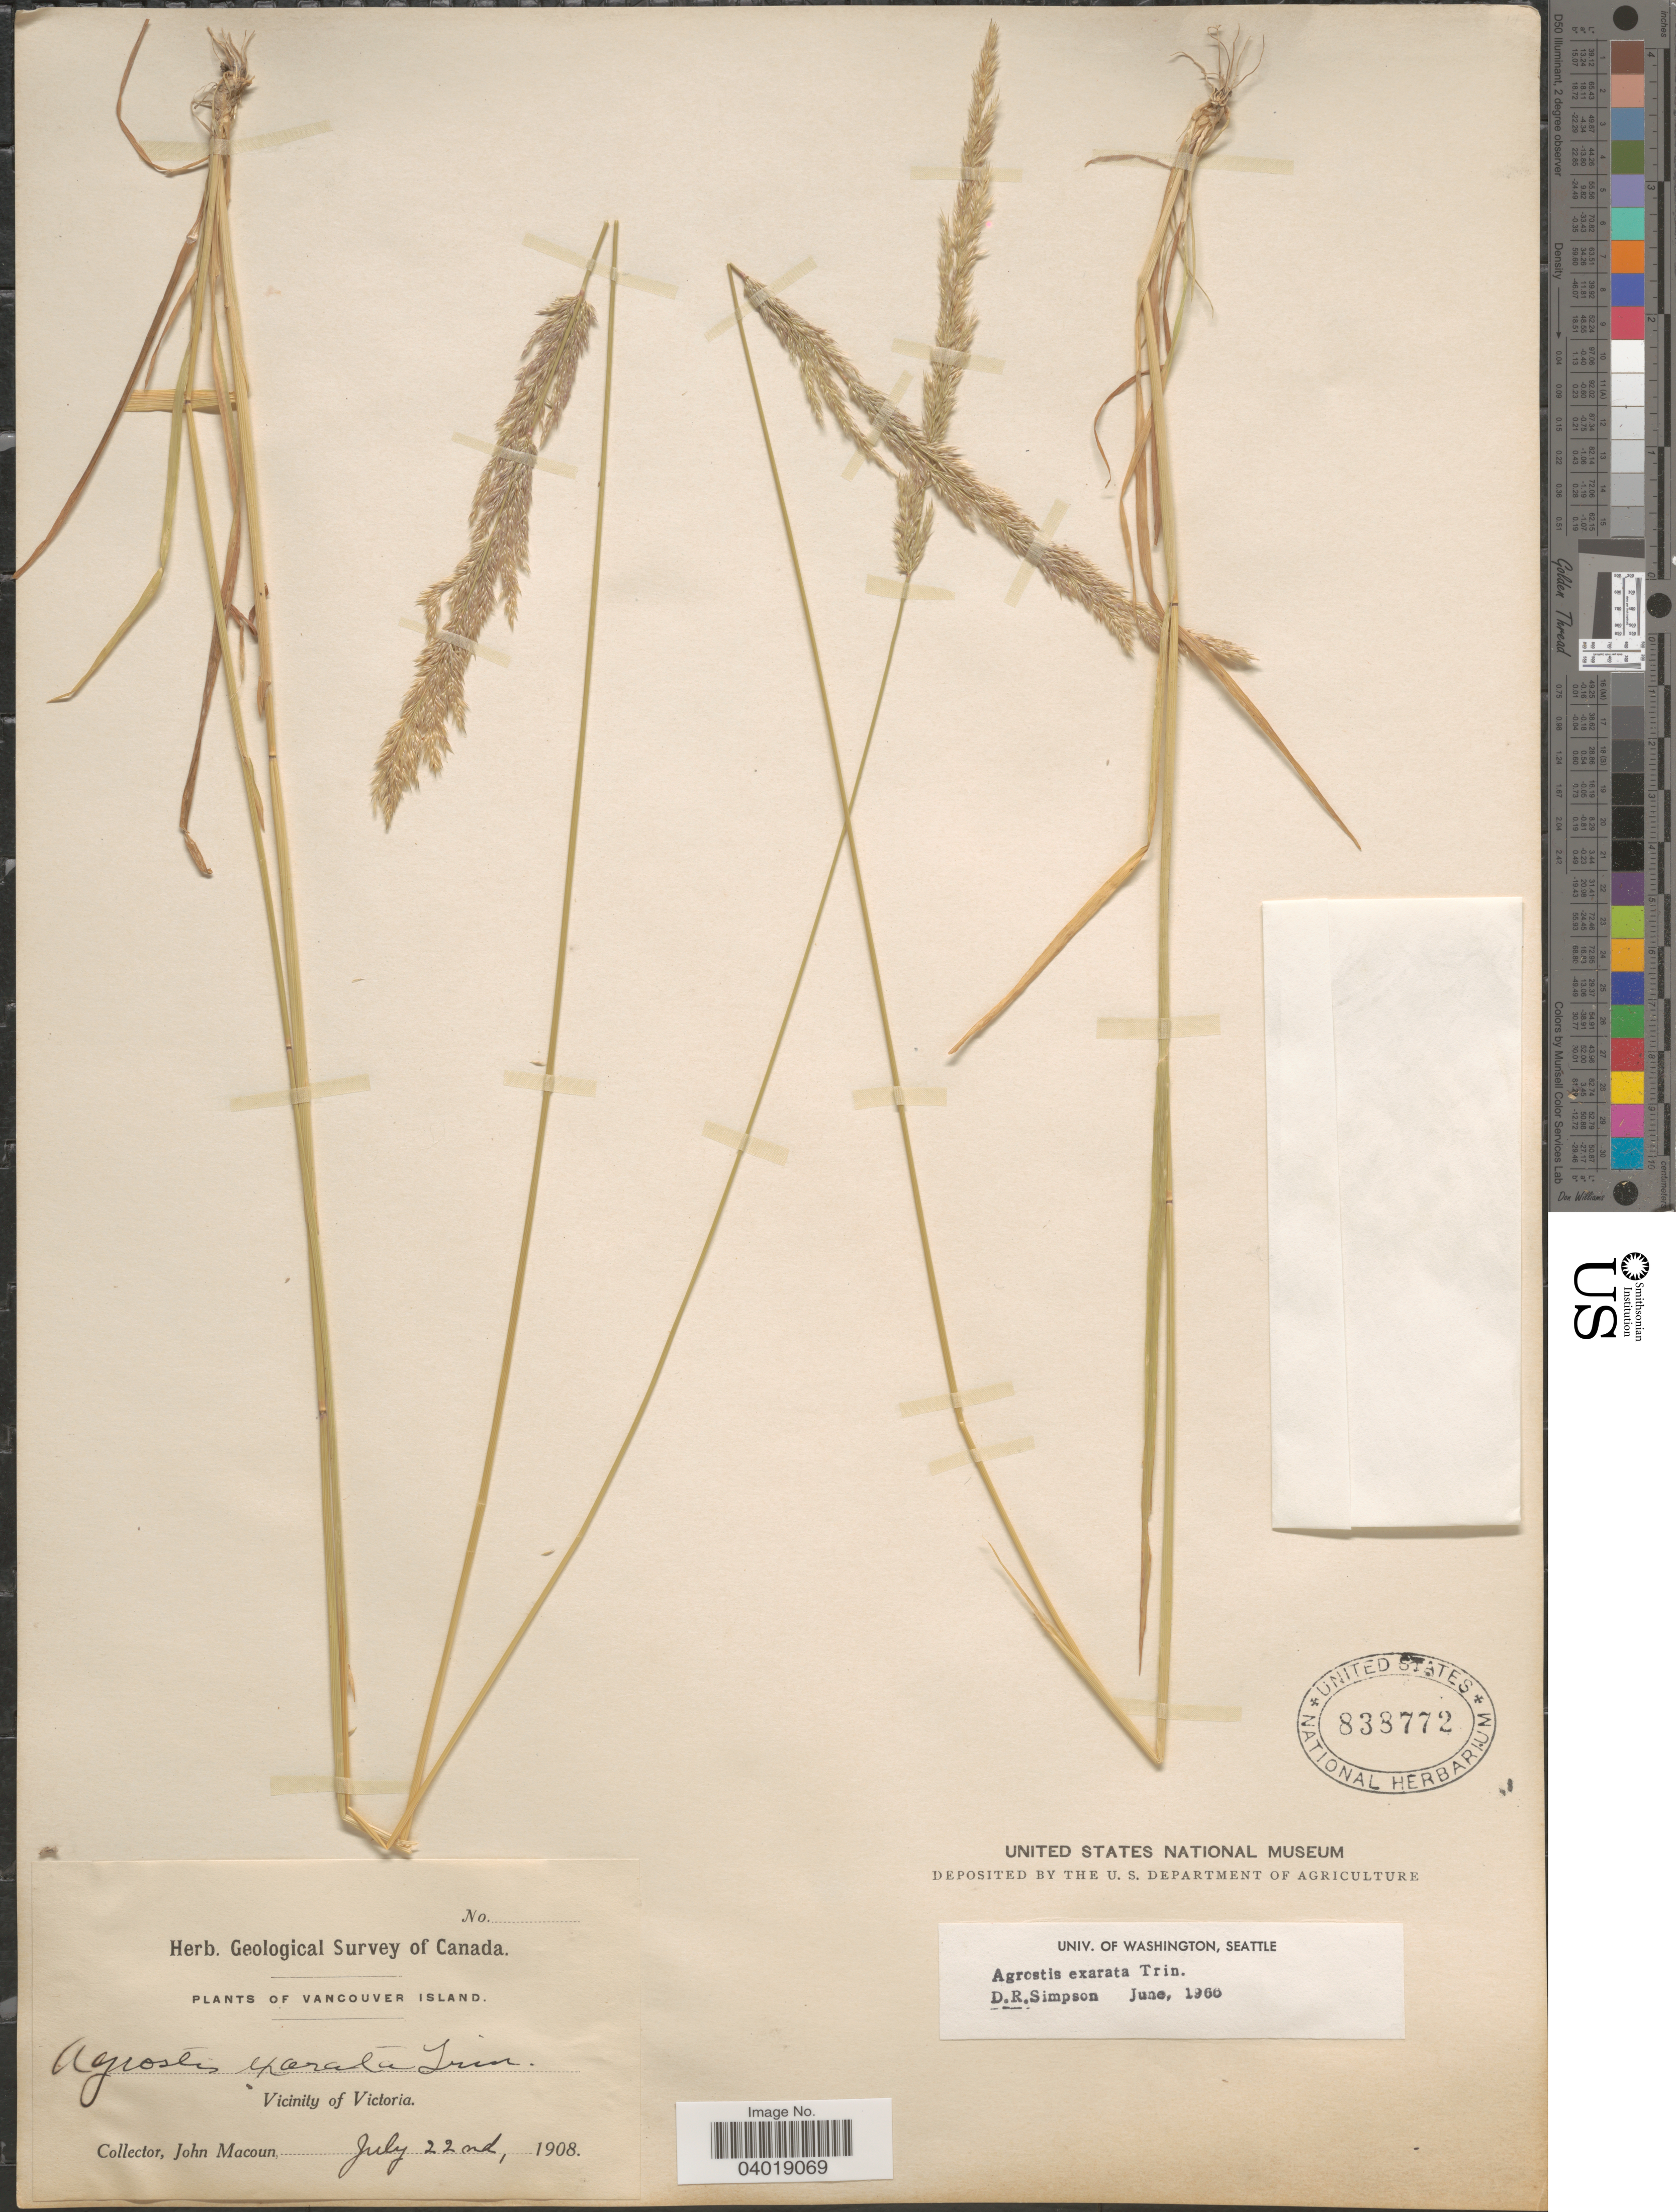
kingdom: Plantae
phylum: Tracheophyta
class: Liliopsida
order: Poales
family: Poaceae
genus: Agrostis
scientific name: Agrostis exarata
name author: Trin.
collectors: J. Macoun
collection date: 1908-07-22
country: Canada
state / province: British Columbia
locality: Vancouver Island. Vicinity of Victoria.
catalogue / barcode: US 838772